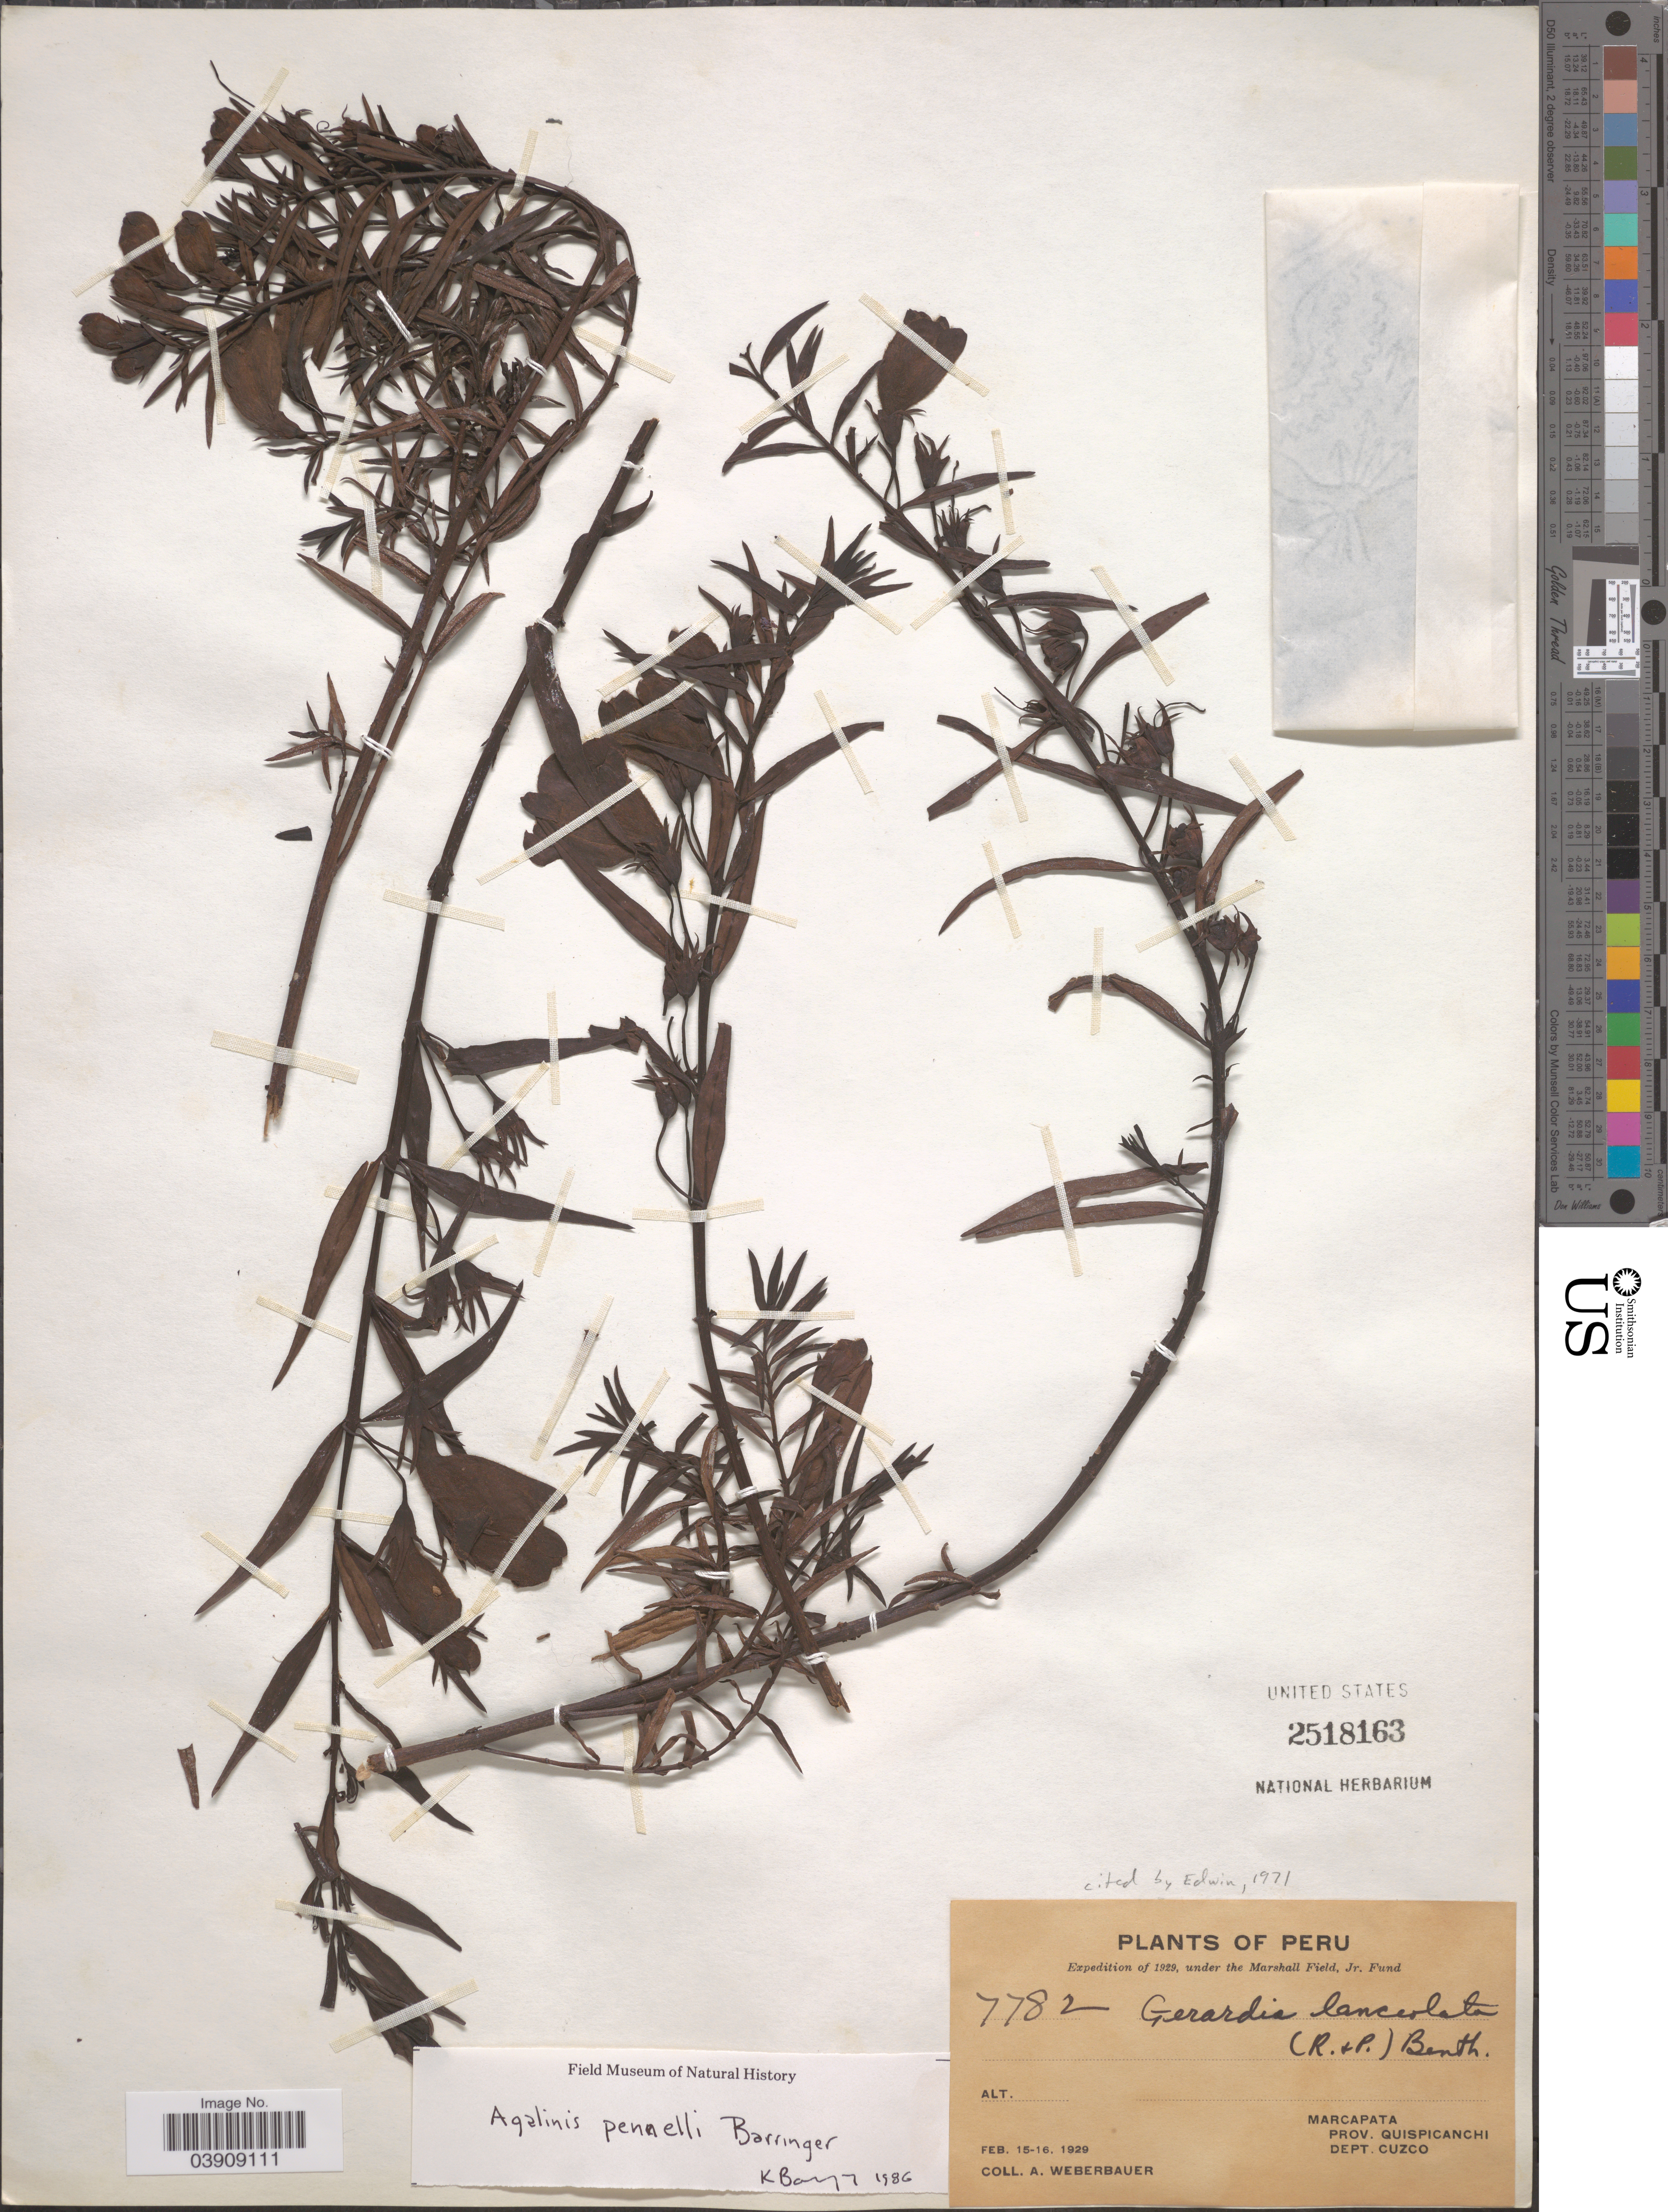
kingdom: Plantae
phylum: Tracheophyta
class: Magnoliopsida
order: Lamiales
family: Orobanchaceae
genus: Agalinis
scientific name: Agalinis pennellii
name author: Barringer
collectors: A. Weberbauer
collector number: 7782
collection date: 1929-02-15/1929-02-16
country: Peru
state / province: Cusco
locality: Marcapata. Prov. Quispicanchi. Dept. Cuzco.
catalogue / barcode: US 2518163